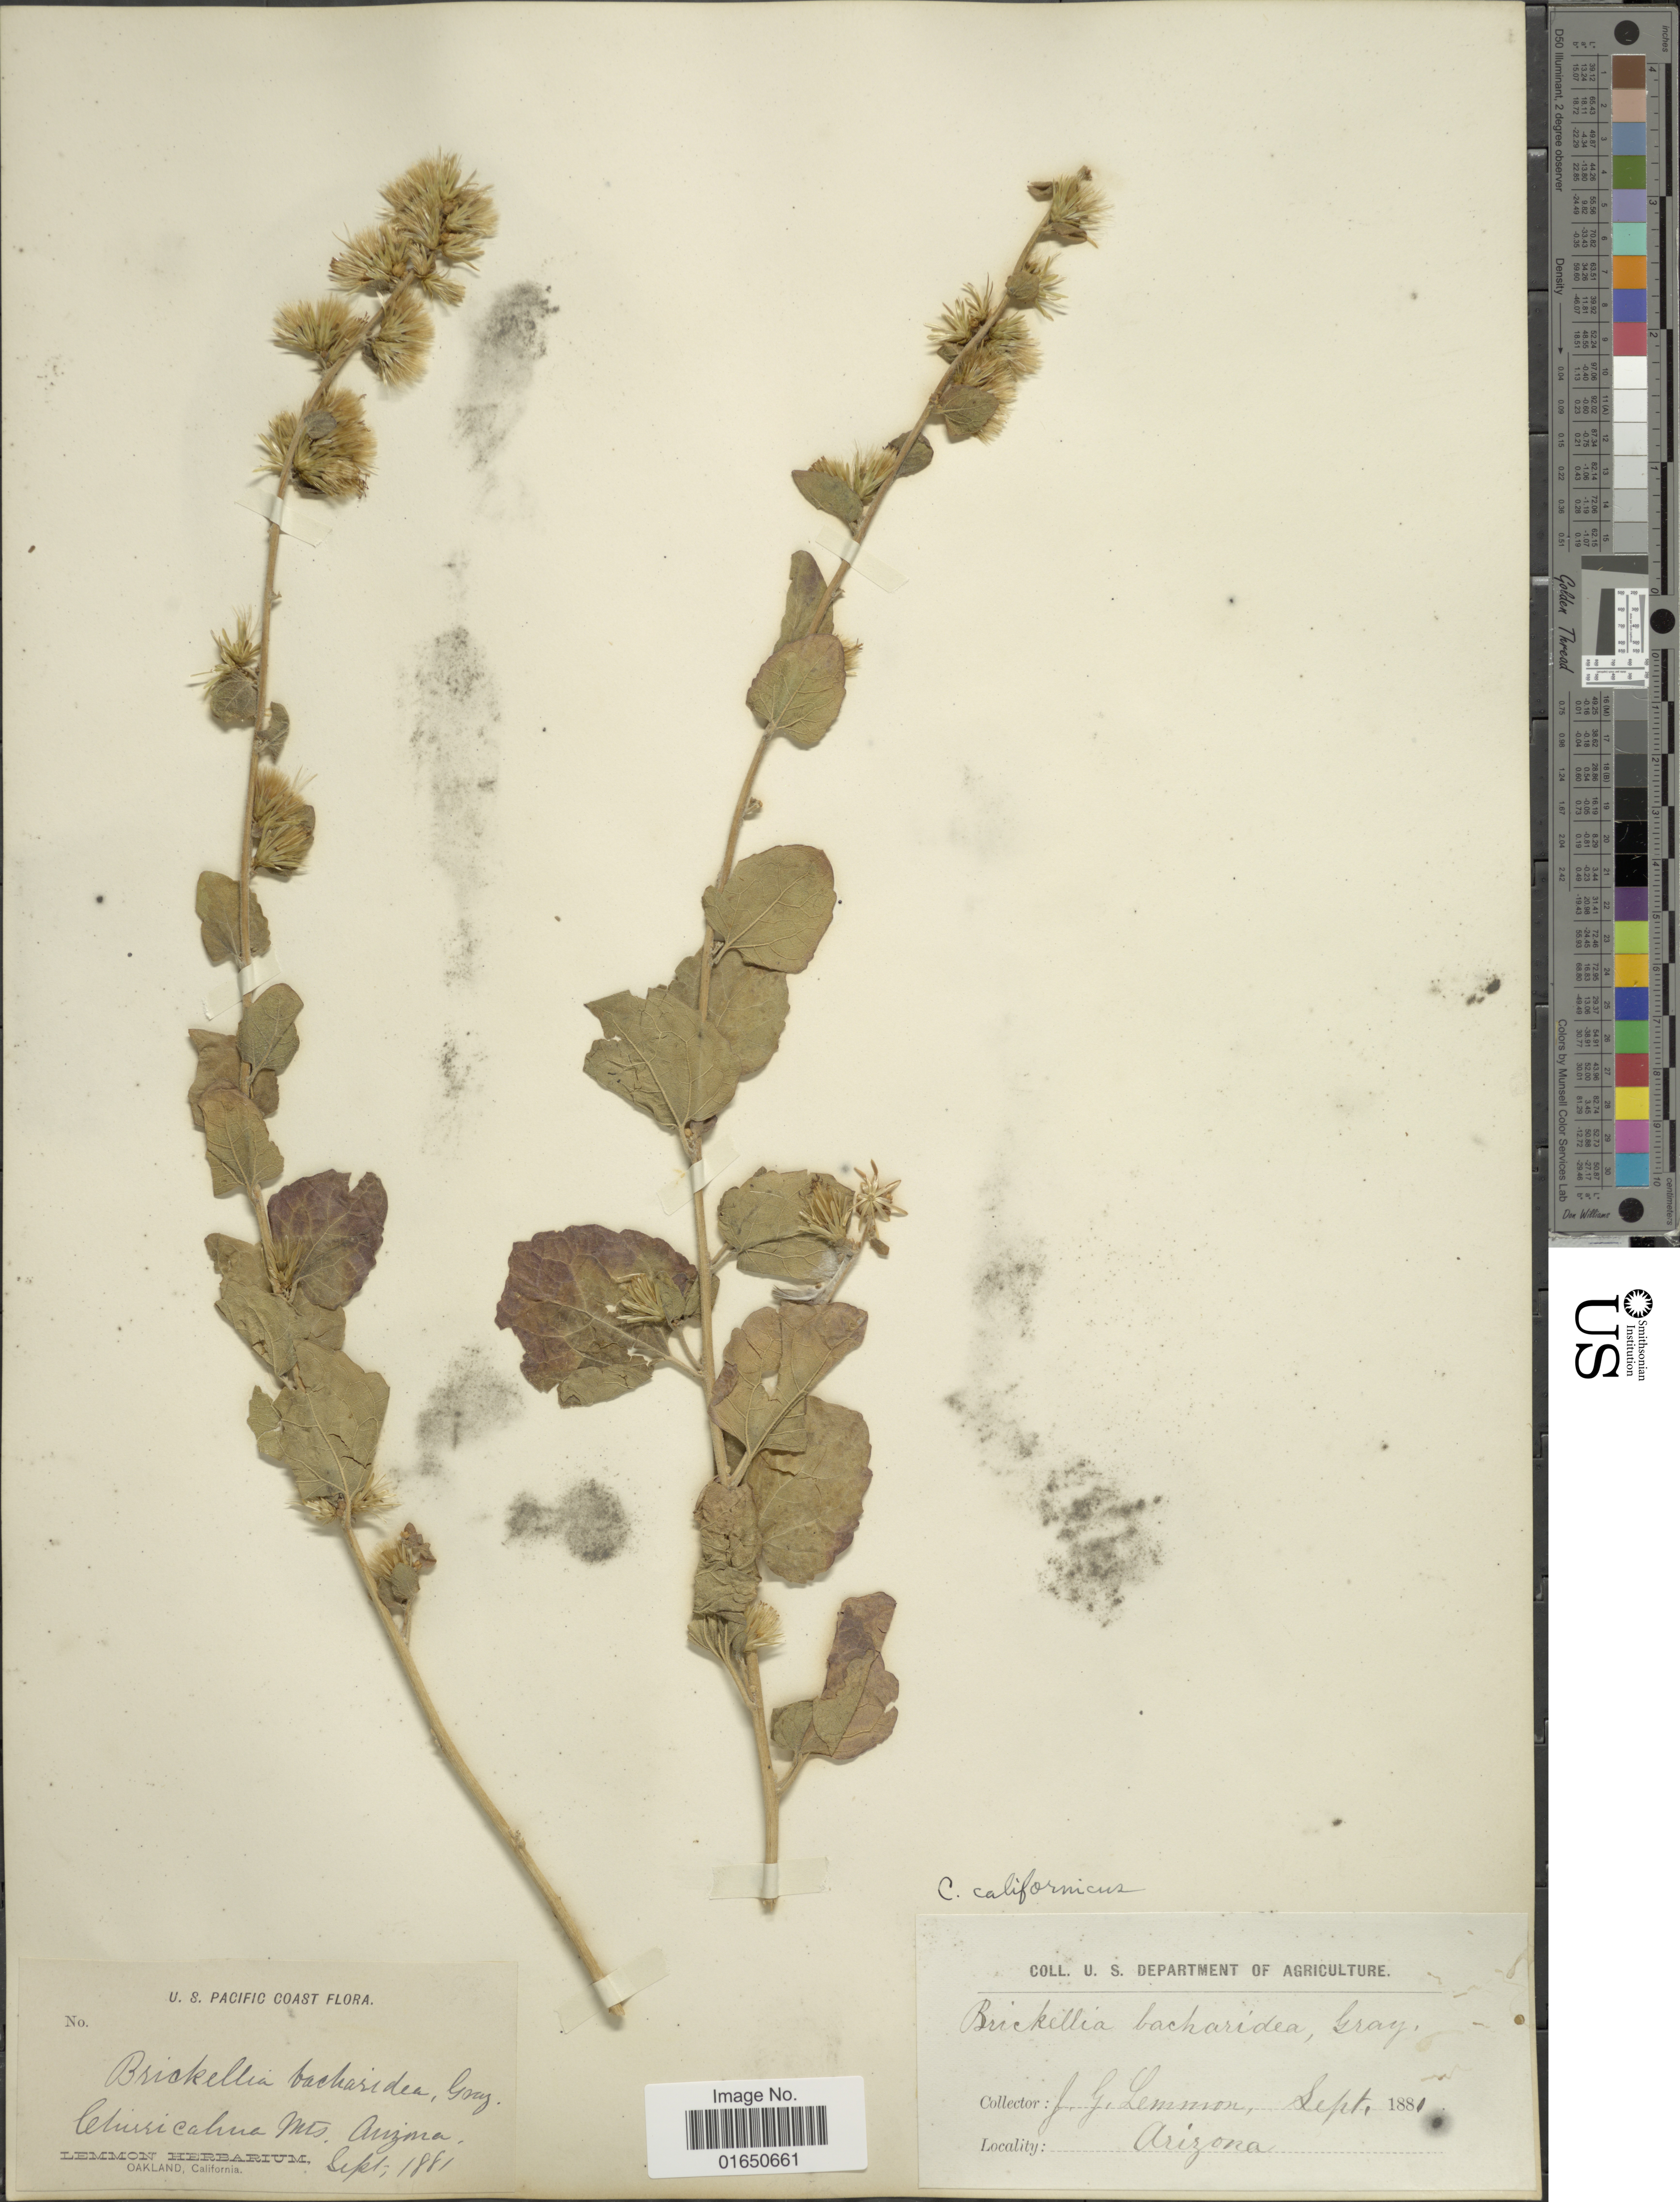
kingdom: Plantae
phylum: Tracheophyta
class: Magnoliopsida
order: Asterales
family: Asteraceae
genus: Brickellia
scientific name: Brickellia californica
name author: (Torr. & A. Gray) A. Gray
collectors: J. Lemmon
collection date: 1881-09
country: United States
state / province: Arizona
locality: U. S. Pacific Coast. Chiricahua mts.